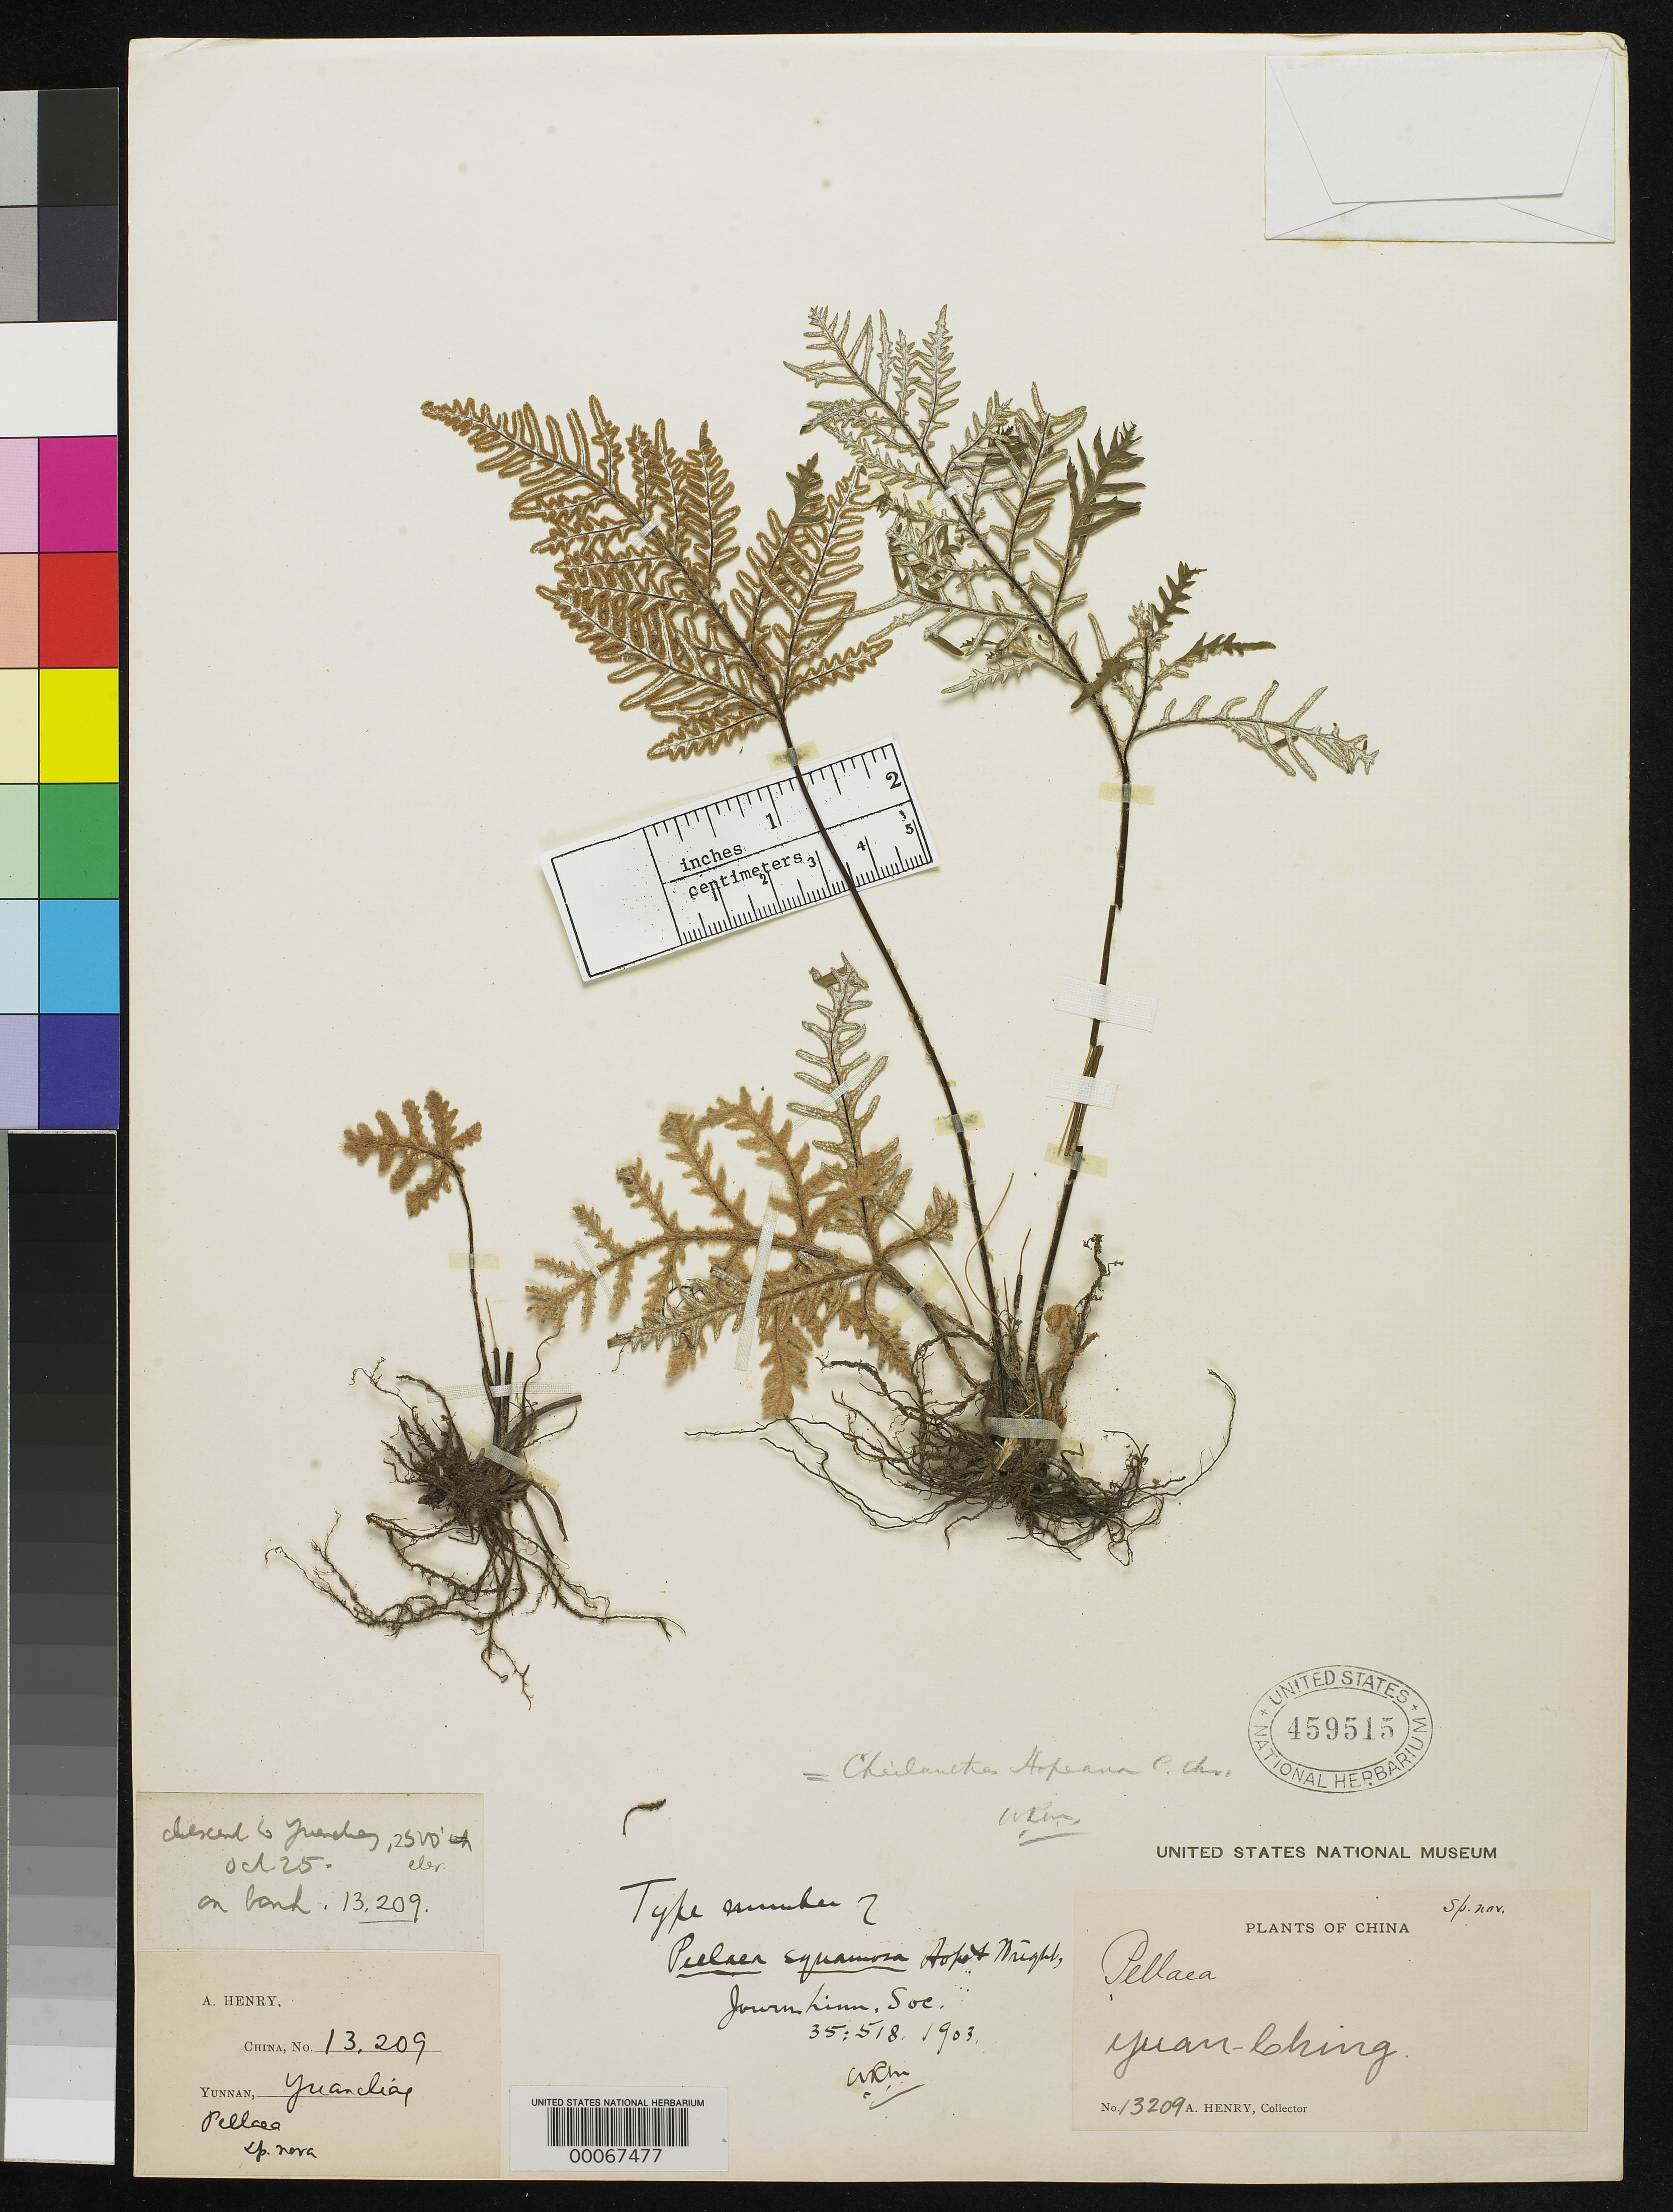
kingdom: Plantae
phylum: Tracheophyta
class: Polypodiopsida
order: Polypodiales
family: Pteridaceae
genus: Pellaea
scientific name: Pellaea squamosa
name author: C. Hope & C. Wright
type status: Type Collection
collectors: A. Henry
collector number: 13209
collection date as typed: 25 Oct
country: China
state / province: Yunnan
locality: Yuanchang.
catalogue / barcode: US 459515